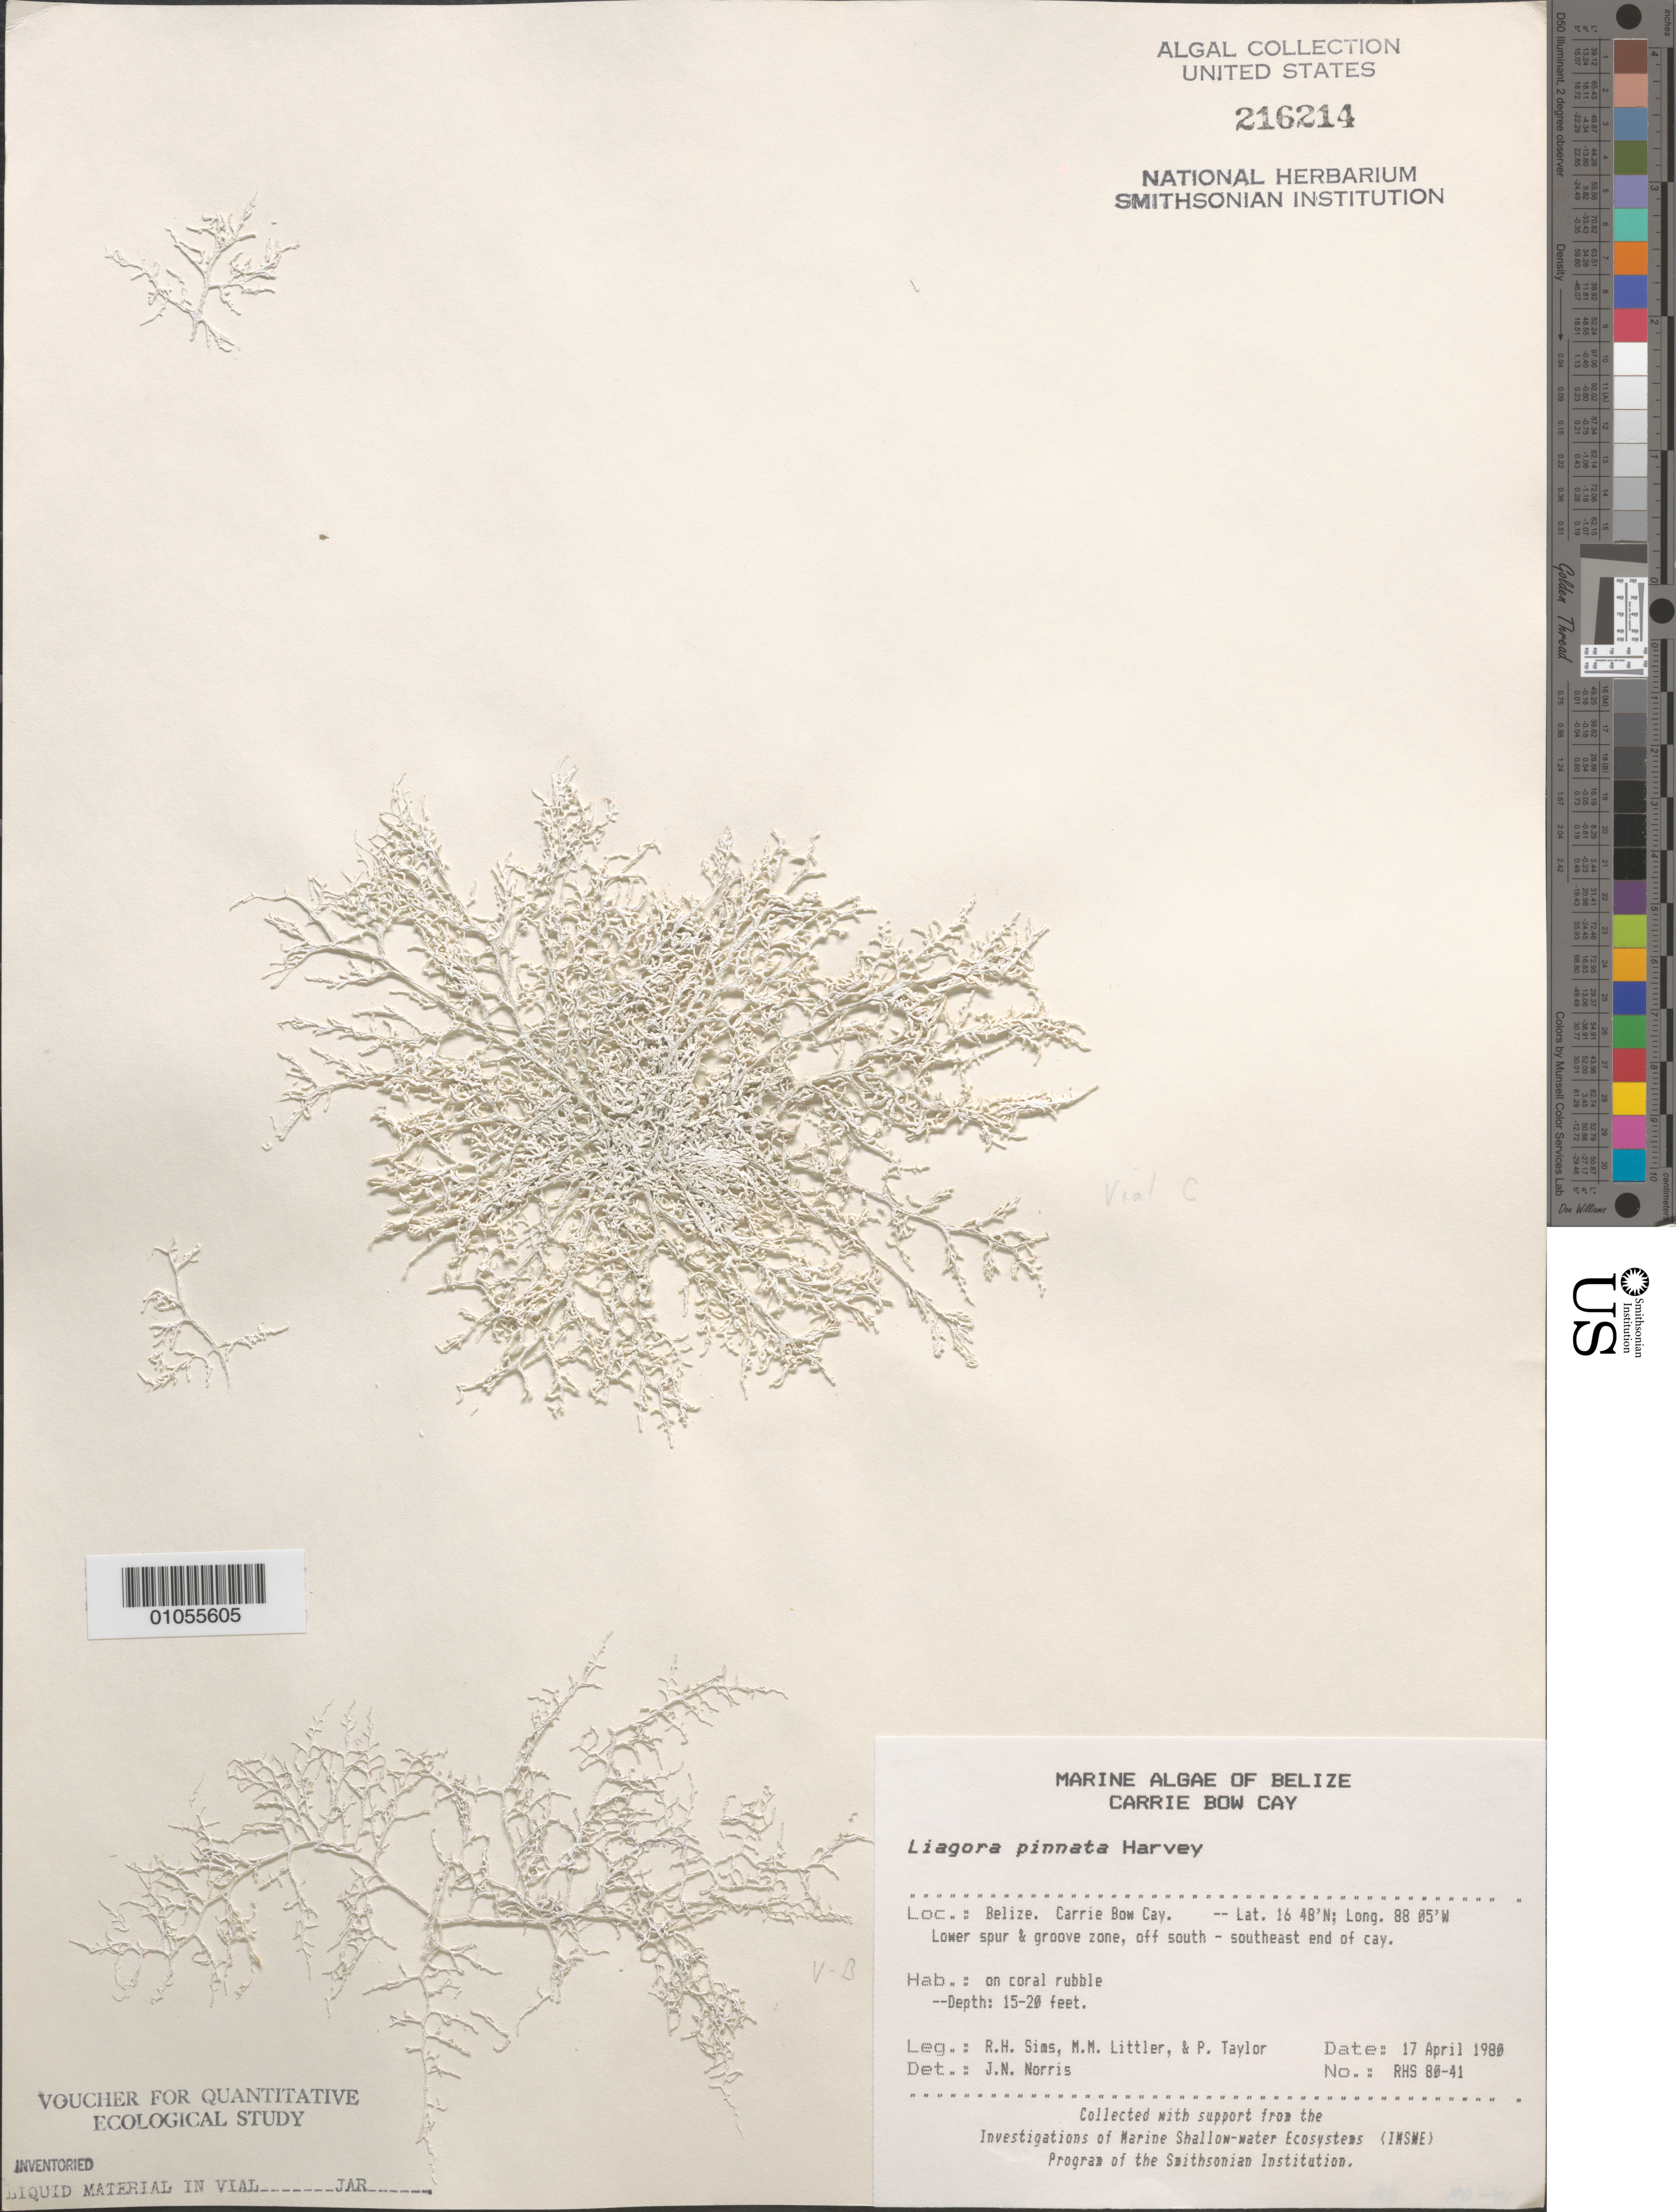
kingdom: Plantae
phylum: Rhodophyta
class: Florideophyceae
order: Nemaliales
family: Liagoraceae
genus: Liagora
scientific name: Liagora pinnata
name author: Harv.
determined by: Norris, James N.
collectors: R. H. Sims, M. M. Littler & P. R. Taylor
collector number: RHS 80-41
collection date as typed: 17 Apr 1980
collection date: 1980-04-17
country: Belize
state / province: Stann Creek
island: Carrie Bow Cay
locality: Lower spur and groove zone, off south southeast end of the cay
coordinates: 16 48'N, 88 05'W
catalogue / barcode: US 216214